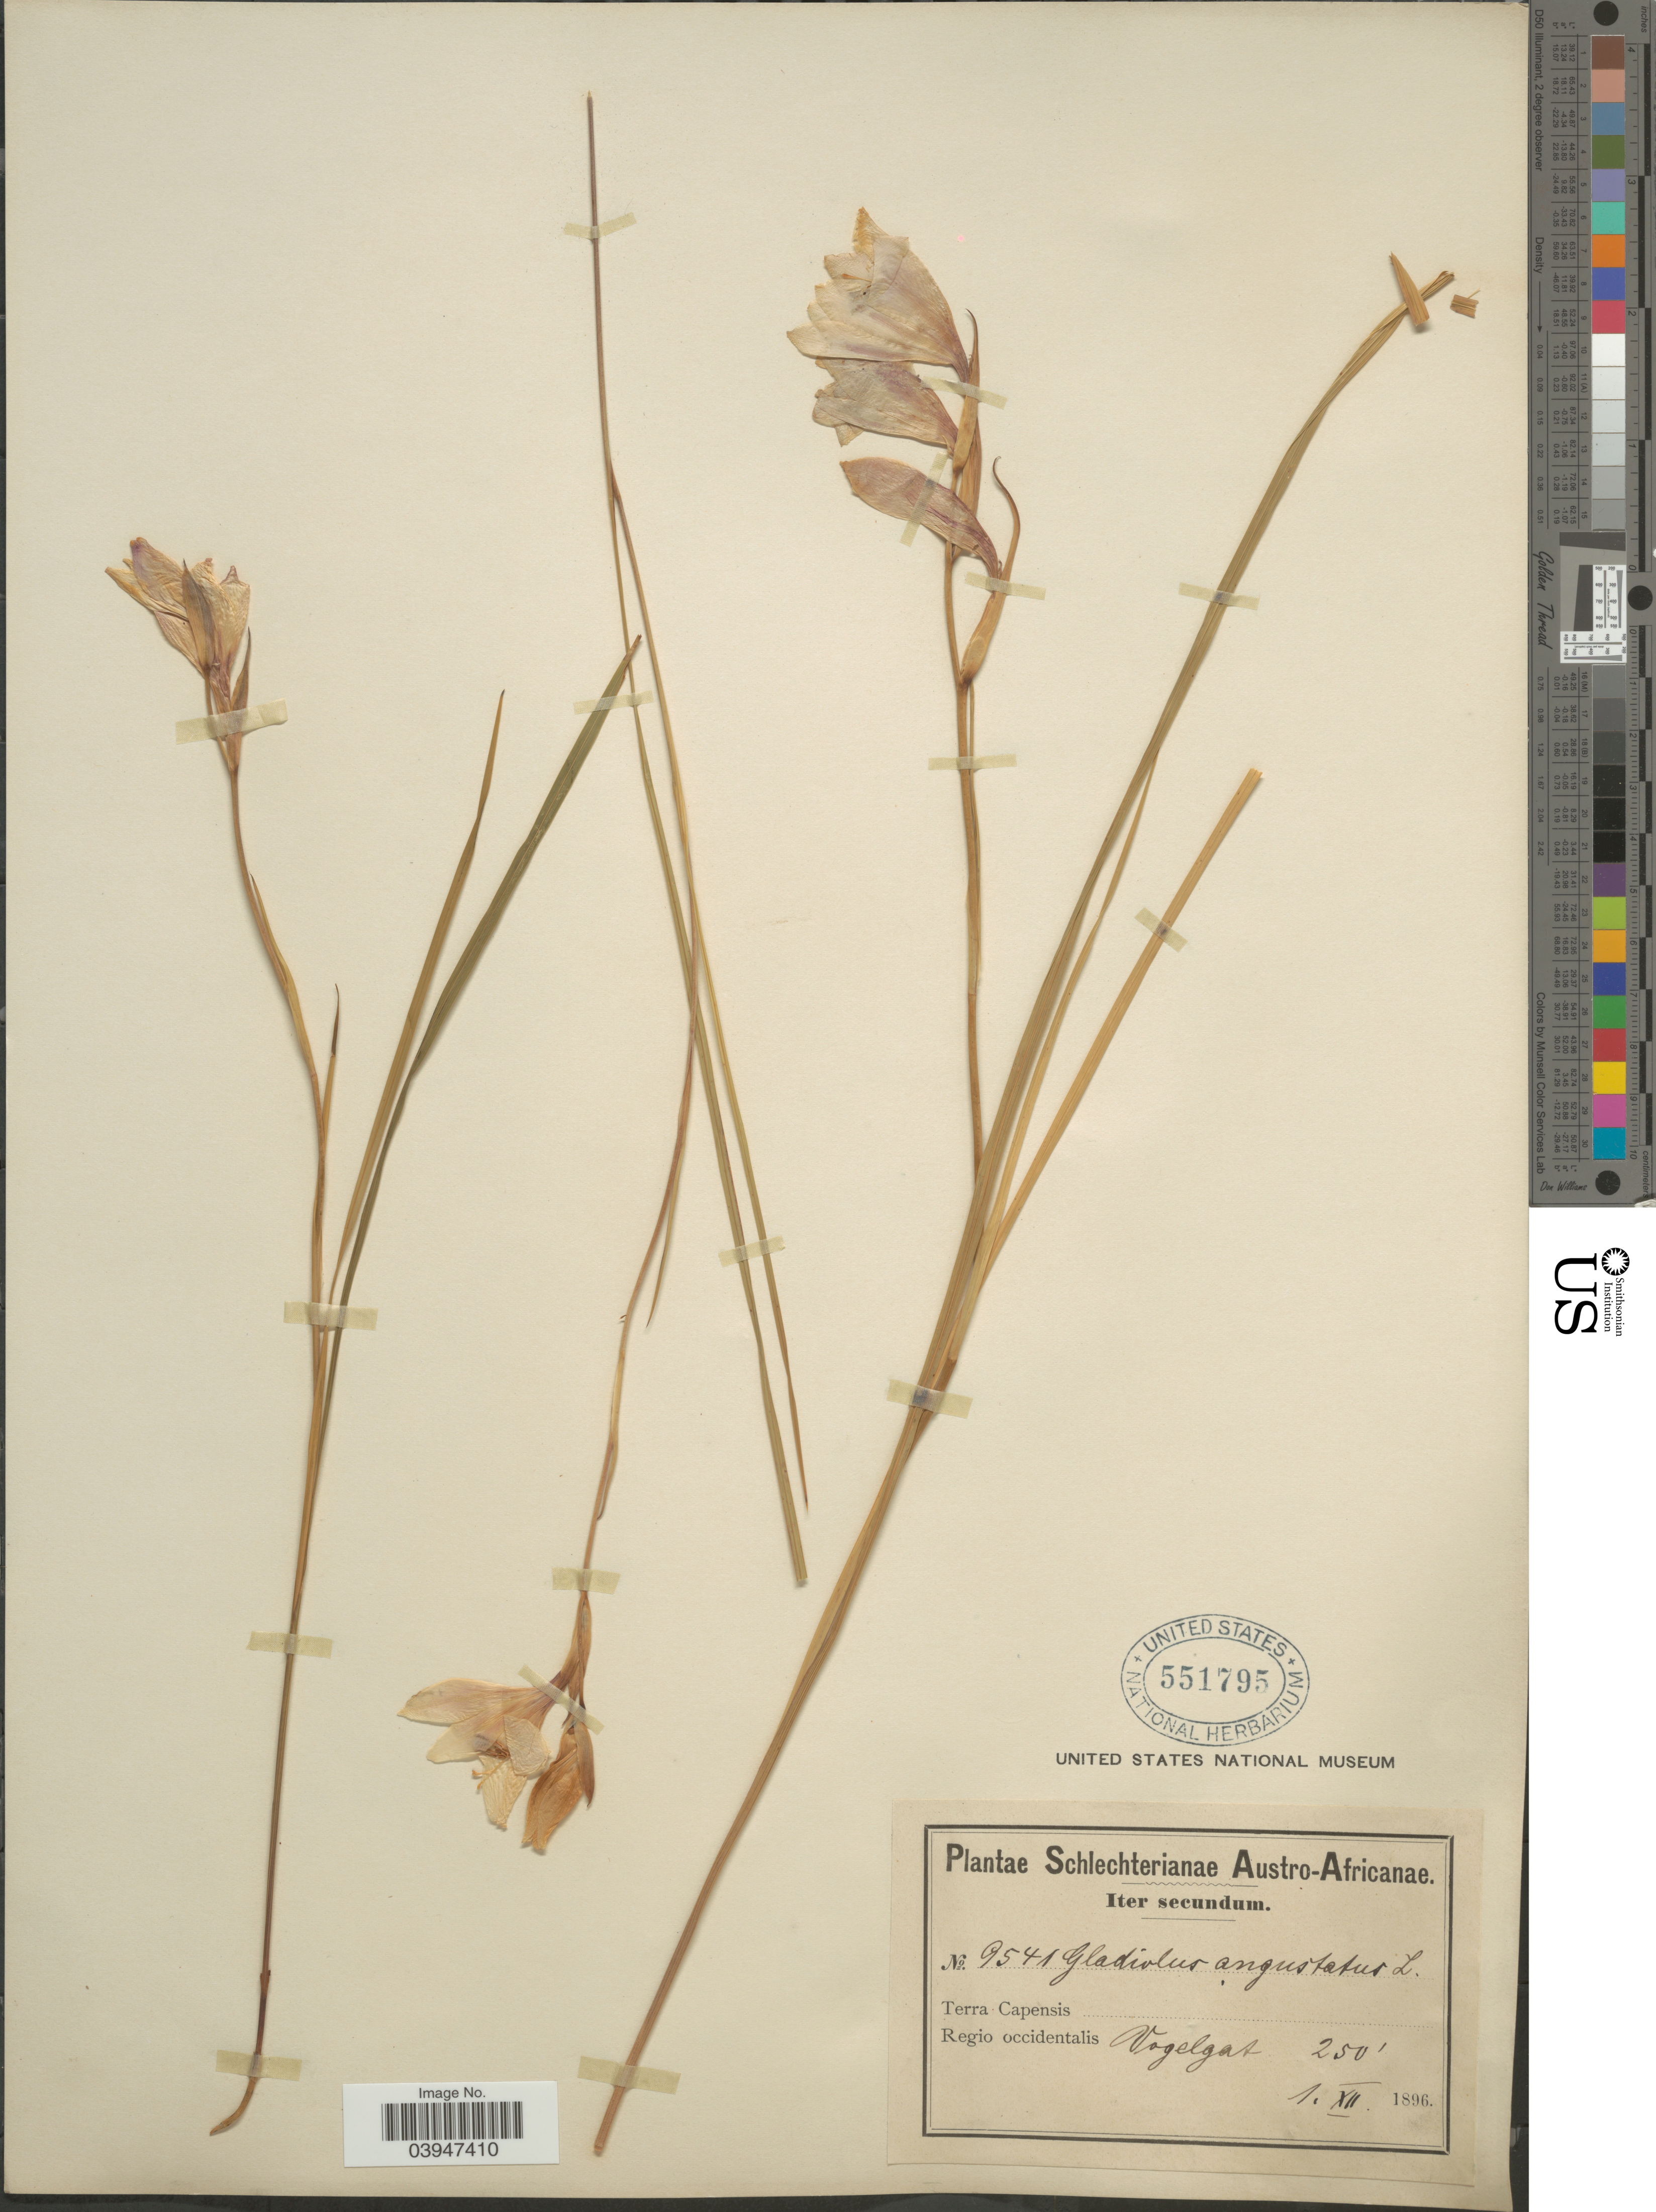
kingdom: Plantae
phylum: Tracheophyta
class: Liliopsida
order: Asparagales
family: Iridaceae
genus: Gladiolus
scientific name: Gladiolus angustus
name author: L.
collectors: Schlechter, --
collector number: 9541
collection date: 1896-12-01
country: South Africa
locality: Austro-Africanae. Terra Capensis. Regio occidentalis Vogelgat.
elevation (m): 76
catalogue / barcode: US 551795